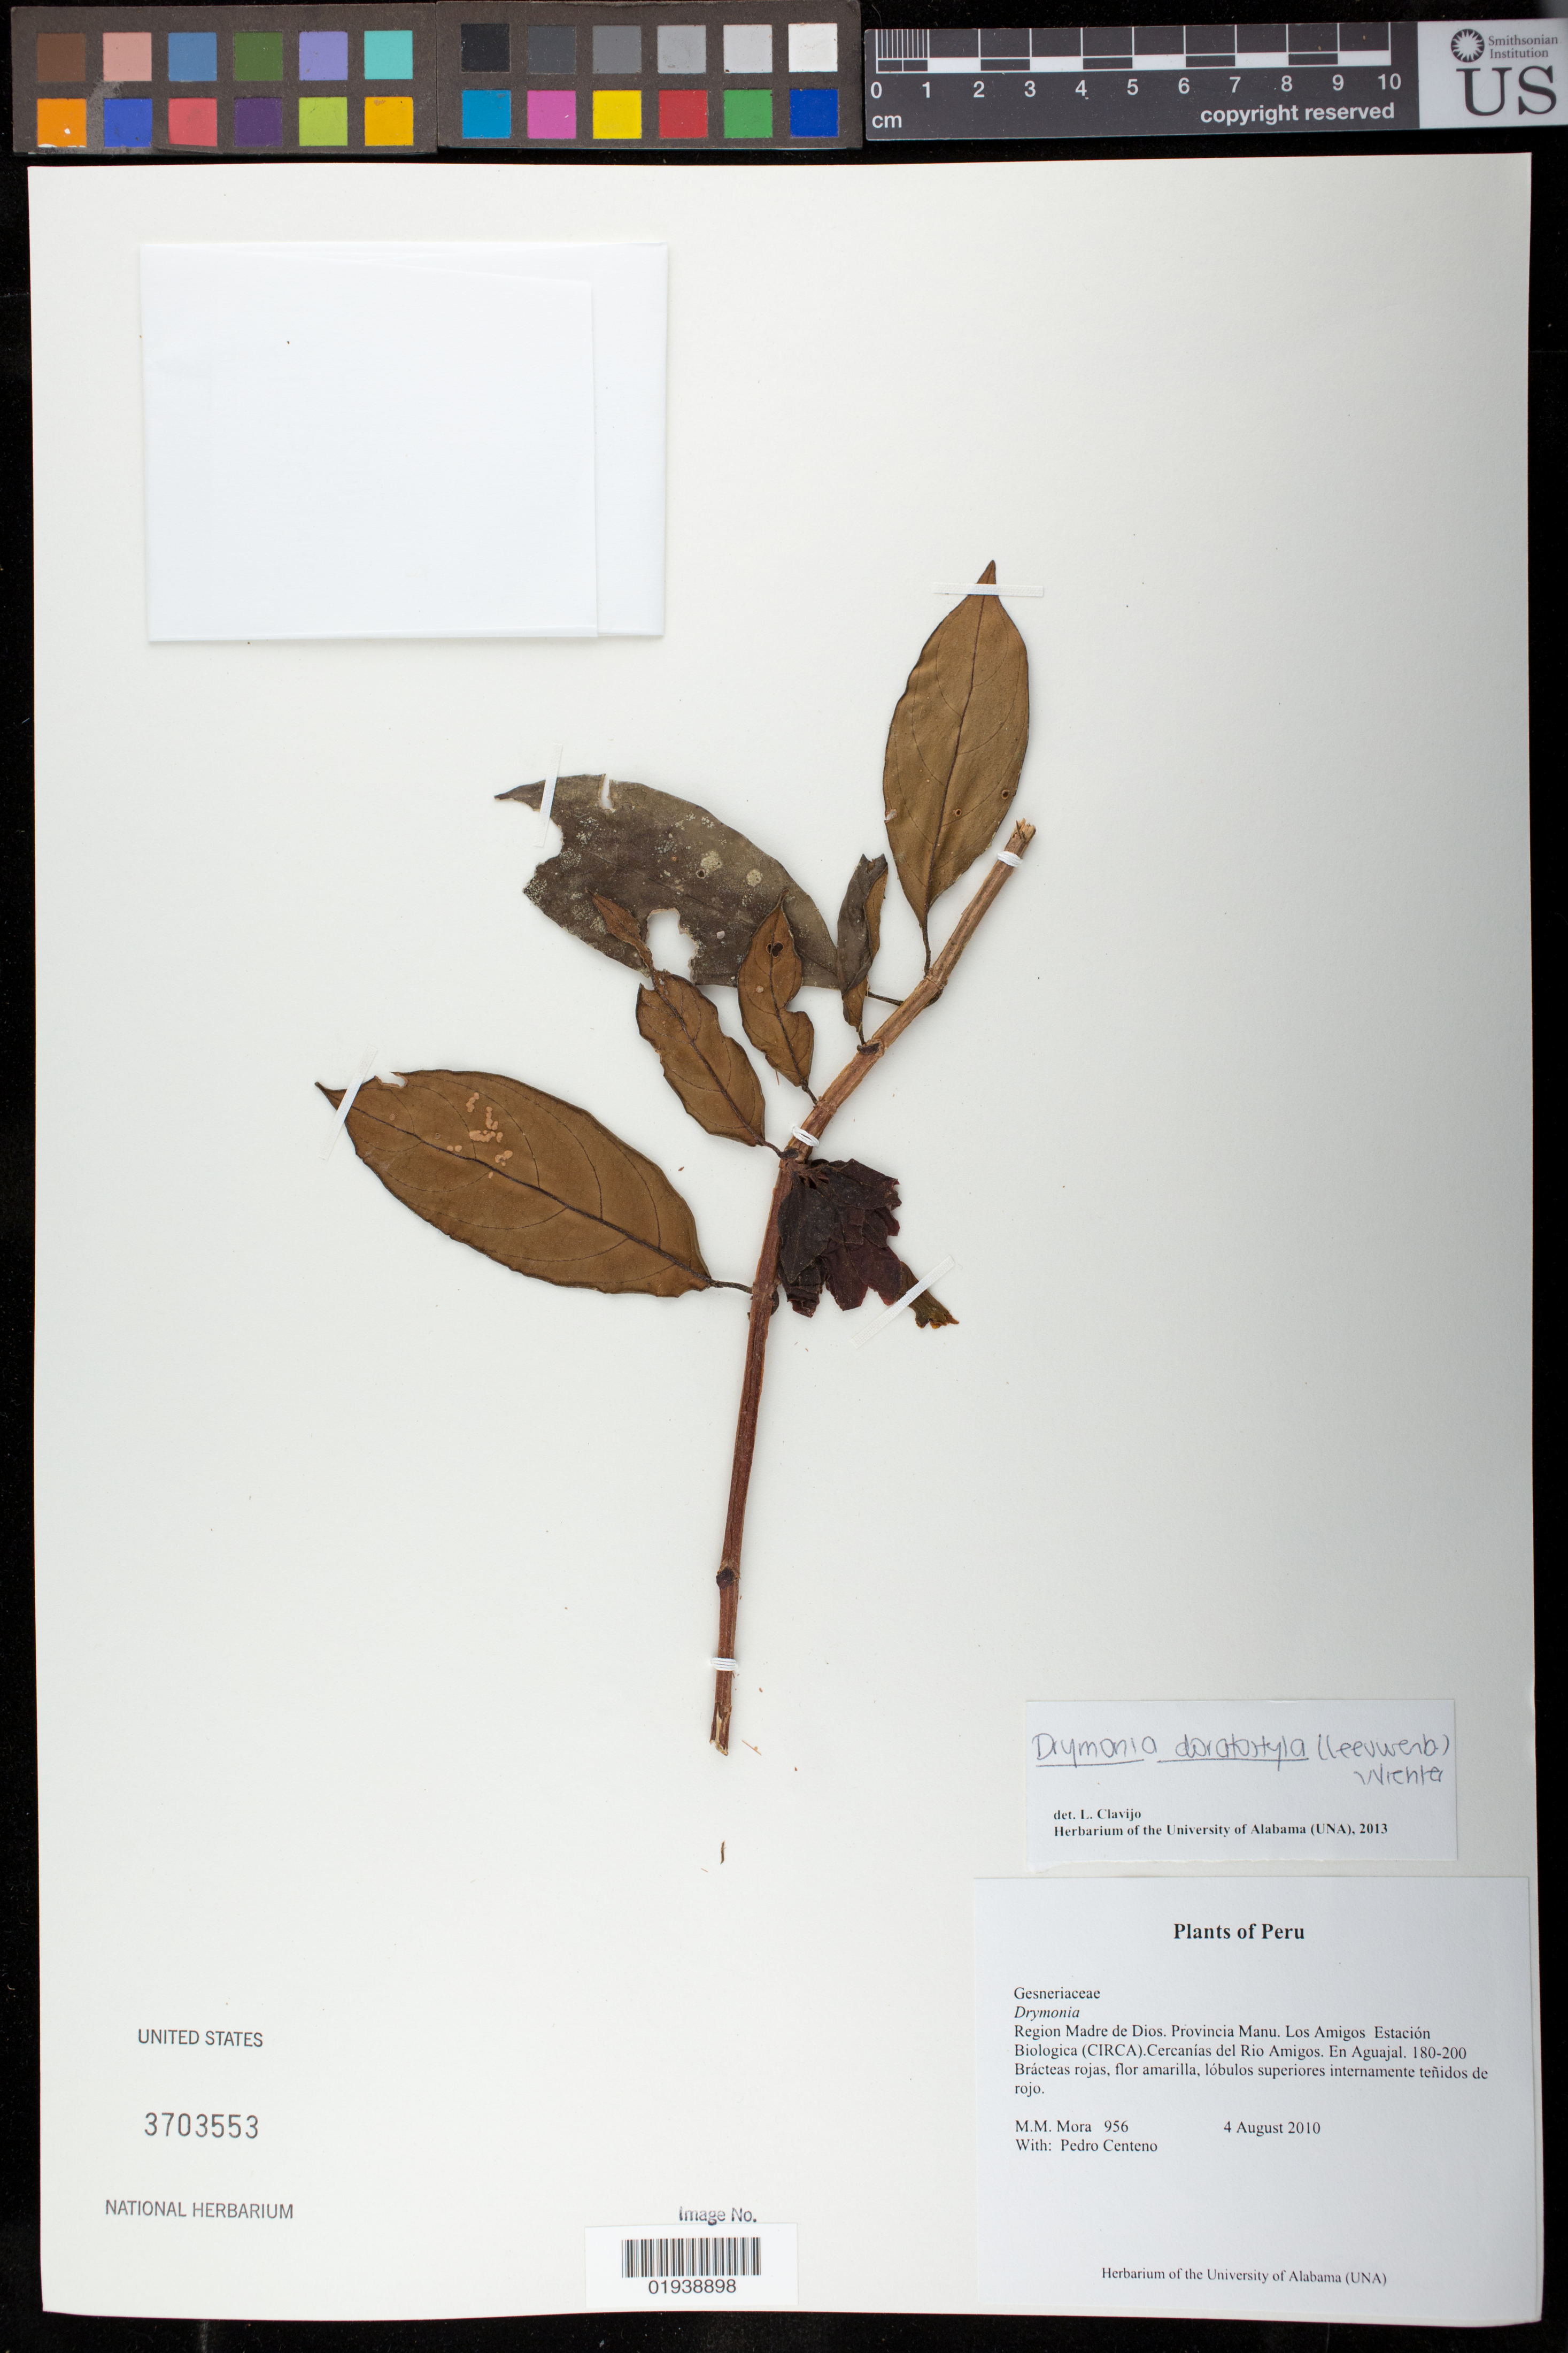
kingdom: Plantae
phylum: Tracheophyta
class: Magnoliopsida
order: Lamiales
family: Gesneriaceae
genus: Drymonia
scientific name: Drymonia doratostyla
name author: (Leeuwenb.) Wiehler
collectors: M. M. Mora & P. Centeno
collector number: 956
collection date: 2010-08-04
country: Peru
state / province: Madre de Dios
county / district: Manú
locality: Provincia Manu. Los Amigos Estacion Biologica (CIRCA). Cercanias del Rio Amigos. En Aguajal.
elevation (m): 180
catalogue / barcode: US 3703553